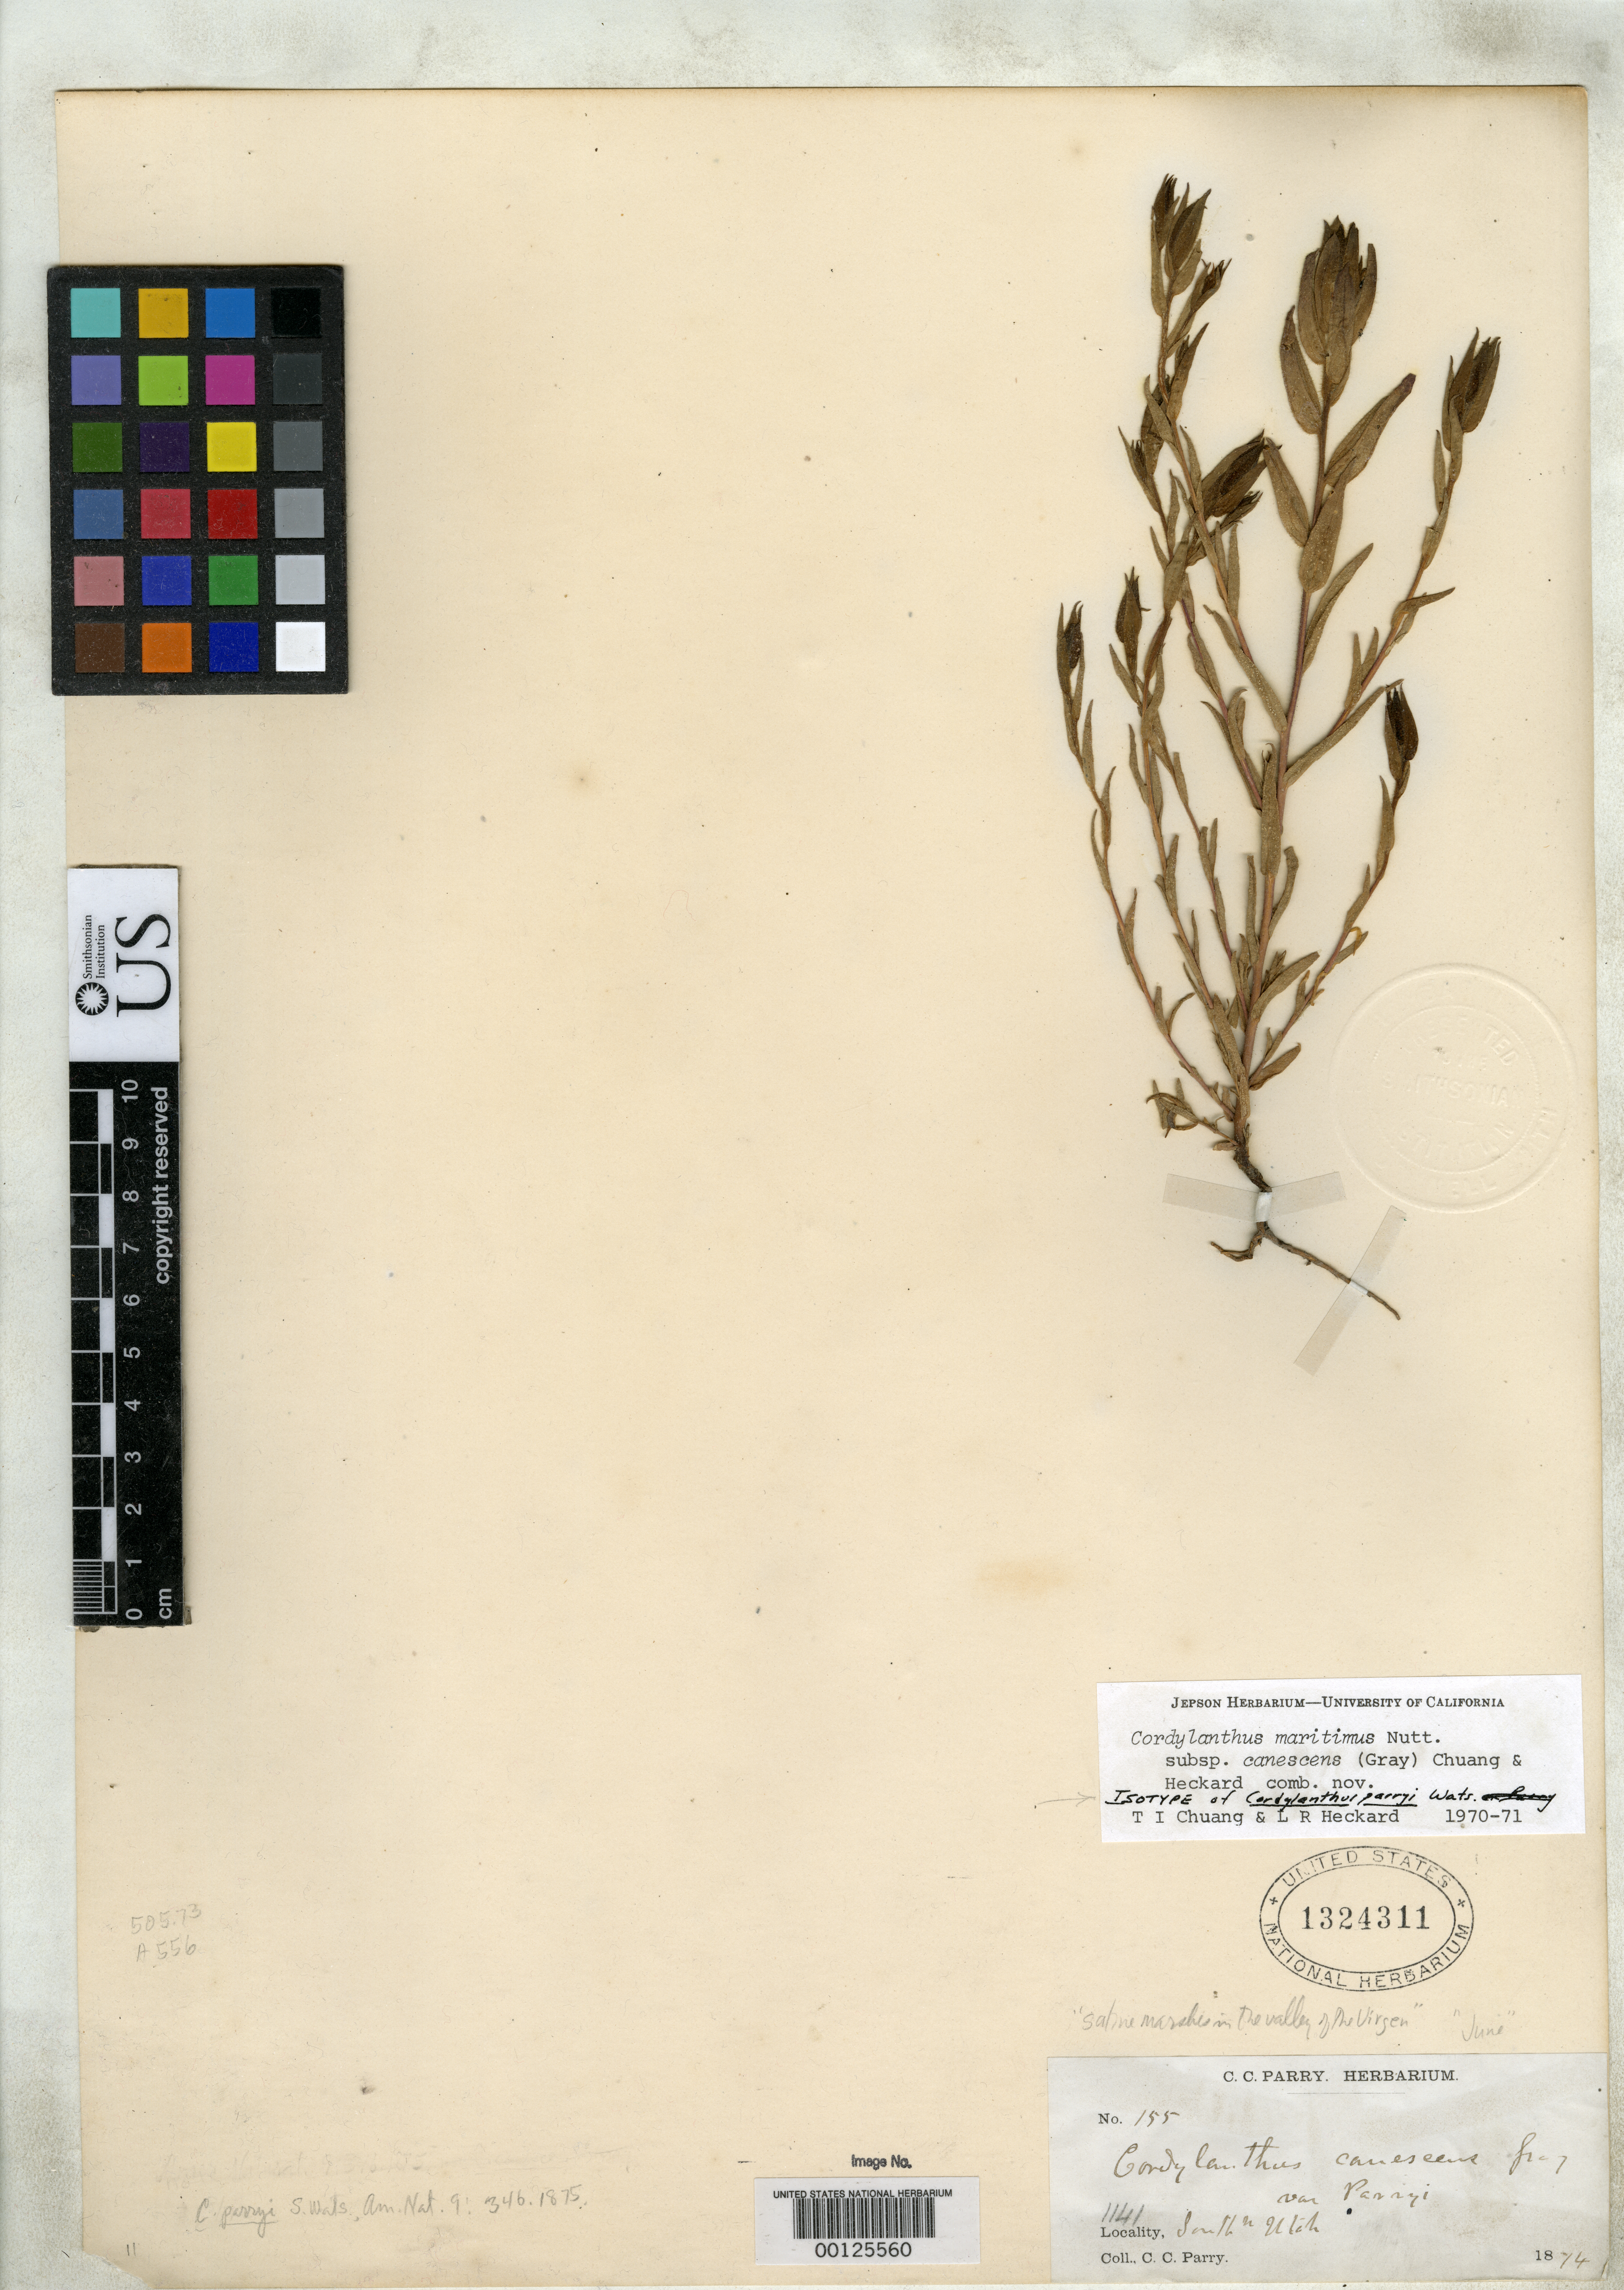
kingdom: Plantae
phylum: Tracheophyta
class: Magnoliopsida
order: Lamiales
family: Orobanchaceae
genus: Cordylanthus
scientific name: Cordylanthus parryi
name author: S. Watson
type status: Isotype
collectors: C. C. Parry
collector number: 155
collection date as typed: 1874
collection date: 1874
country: United States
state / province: Utah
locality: Southern (part).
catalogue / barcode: US 1324311